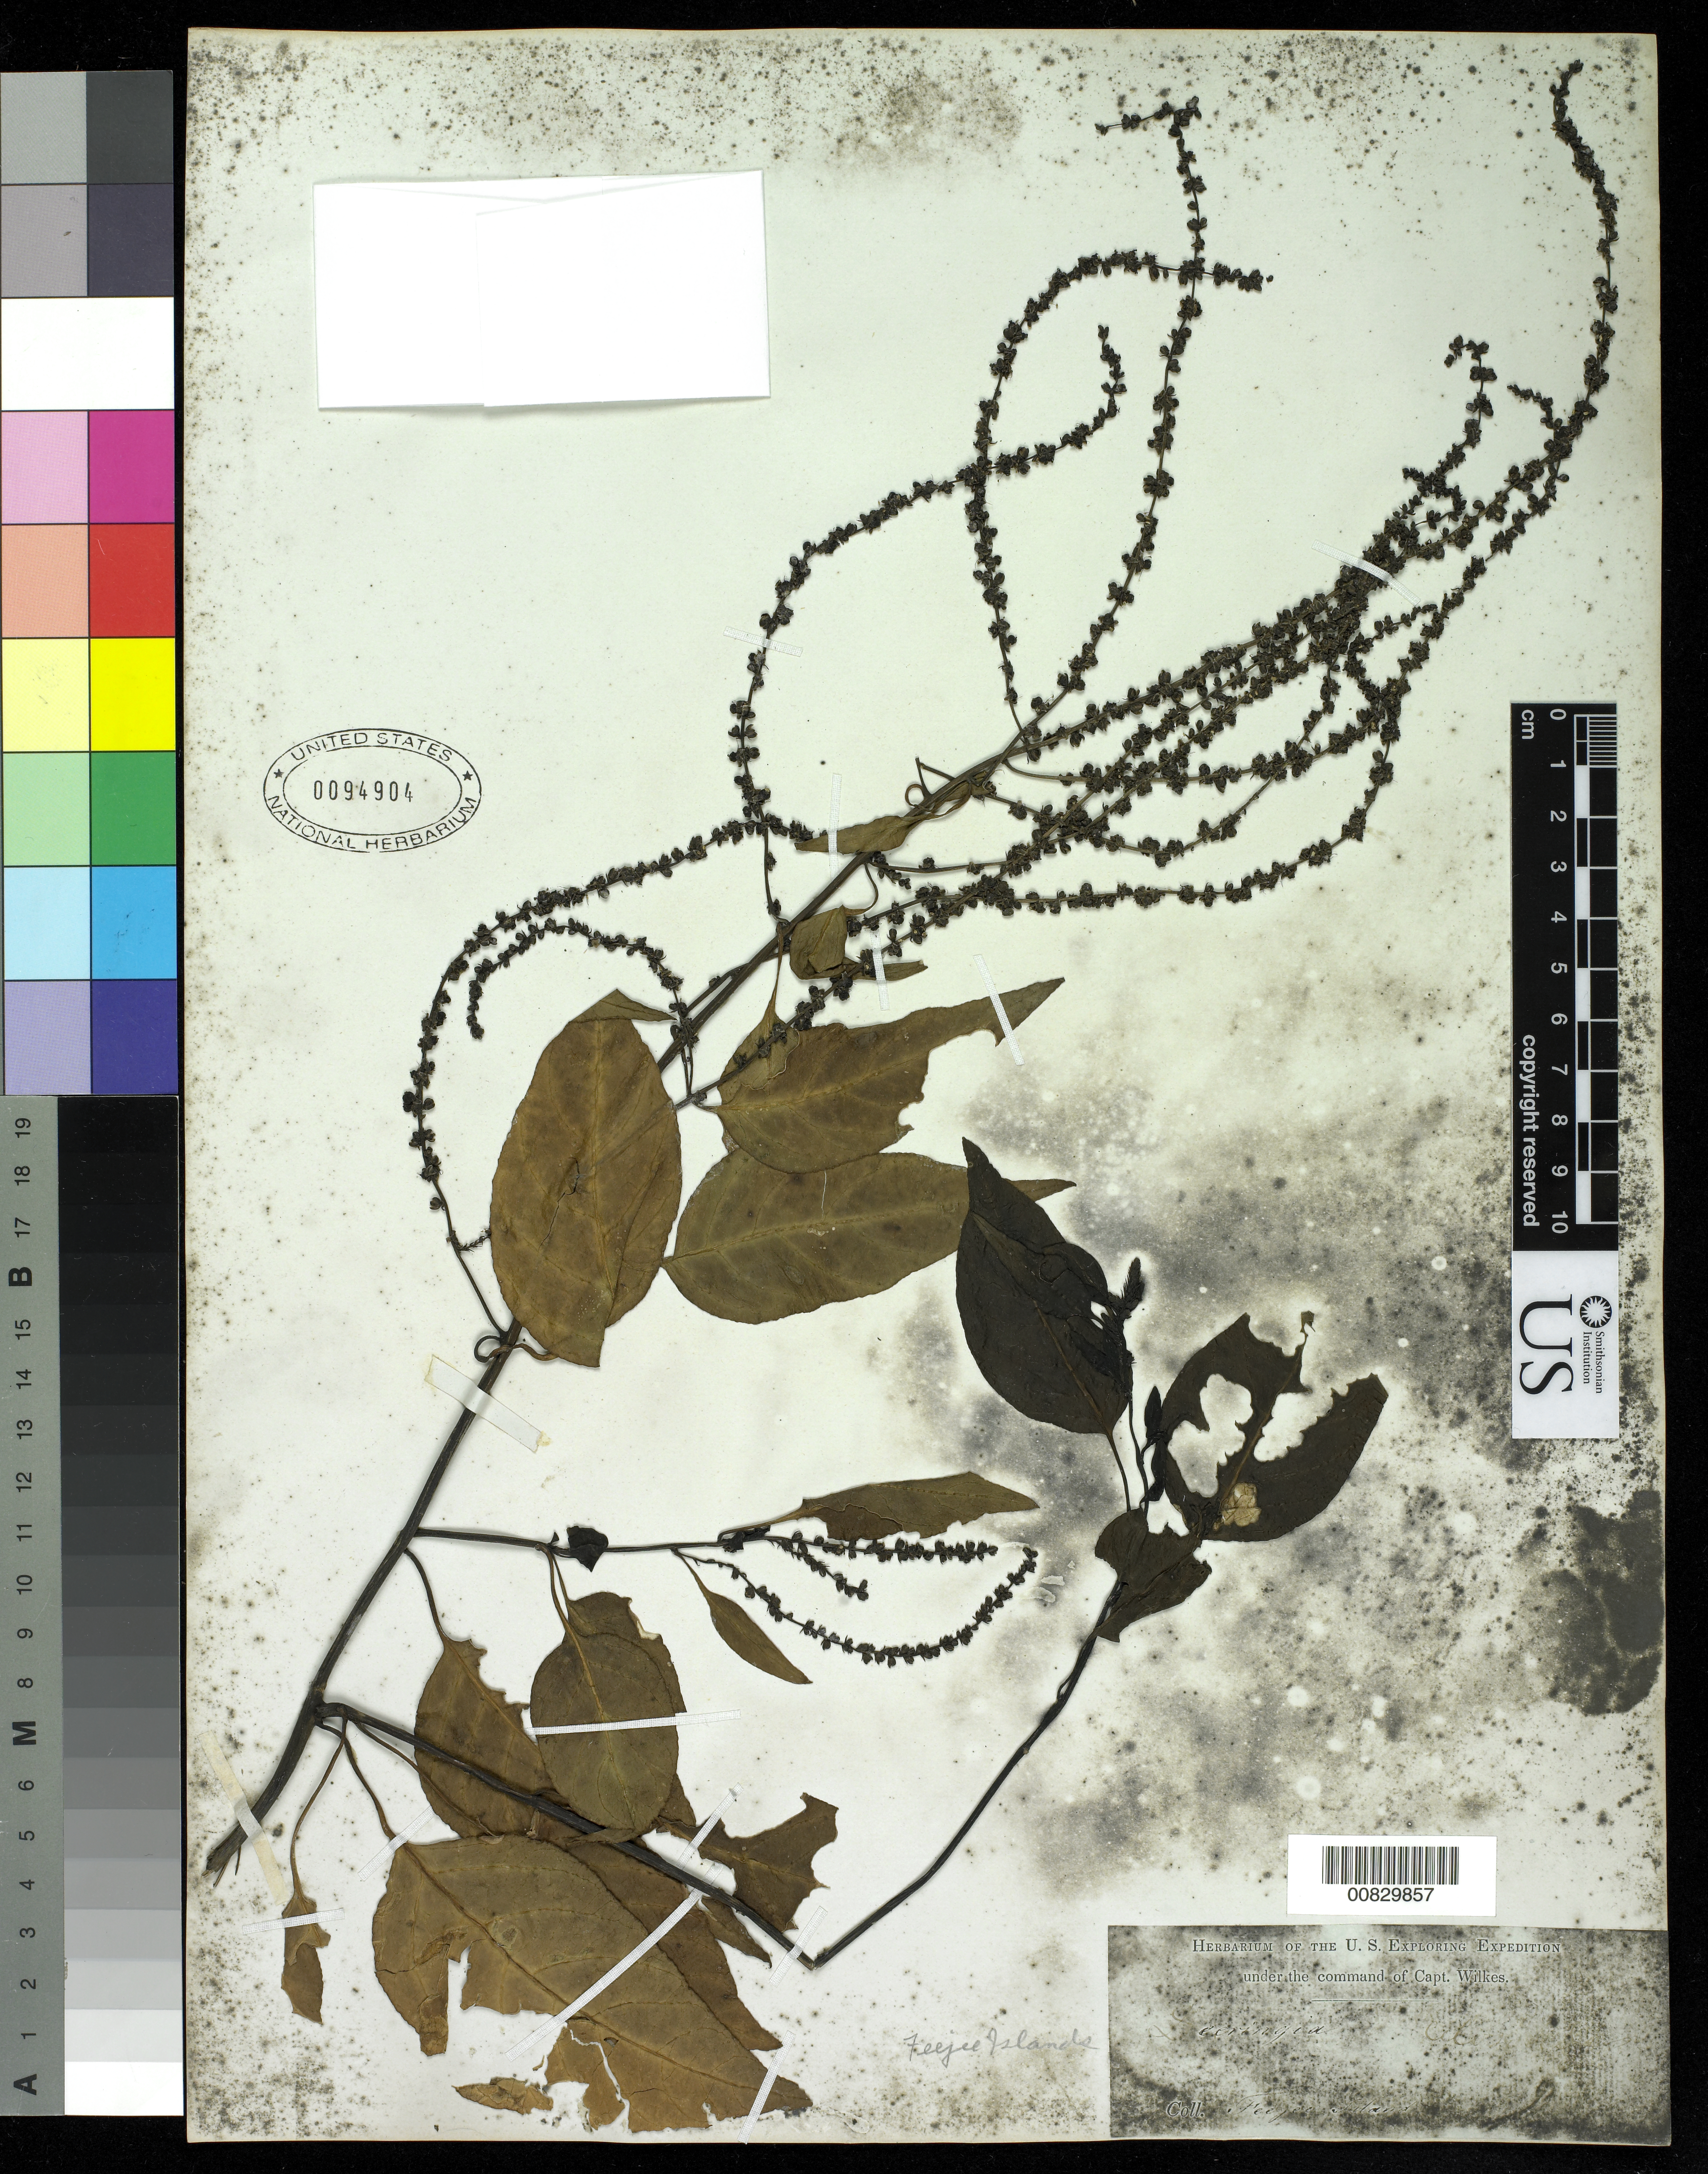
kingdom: Plantae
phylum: Tracheophyta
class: Magnoliopsida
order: Caryophyllales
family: Amaranthaceae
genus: Deeringia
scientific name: Deeringia amaranthoides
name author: (Lam.) Merr.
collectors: Wilkes Explor. Exped.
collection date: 1838/1842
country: Fiji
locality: Feejee Islands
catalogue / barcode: US 94904